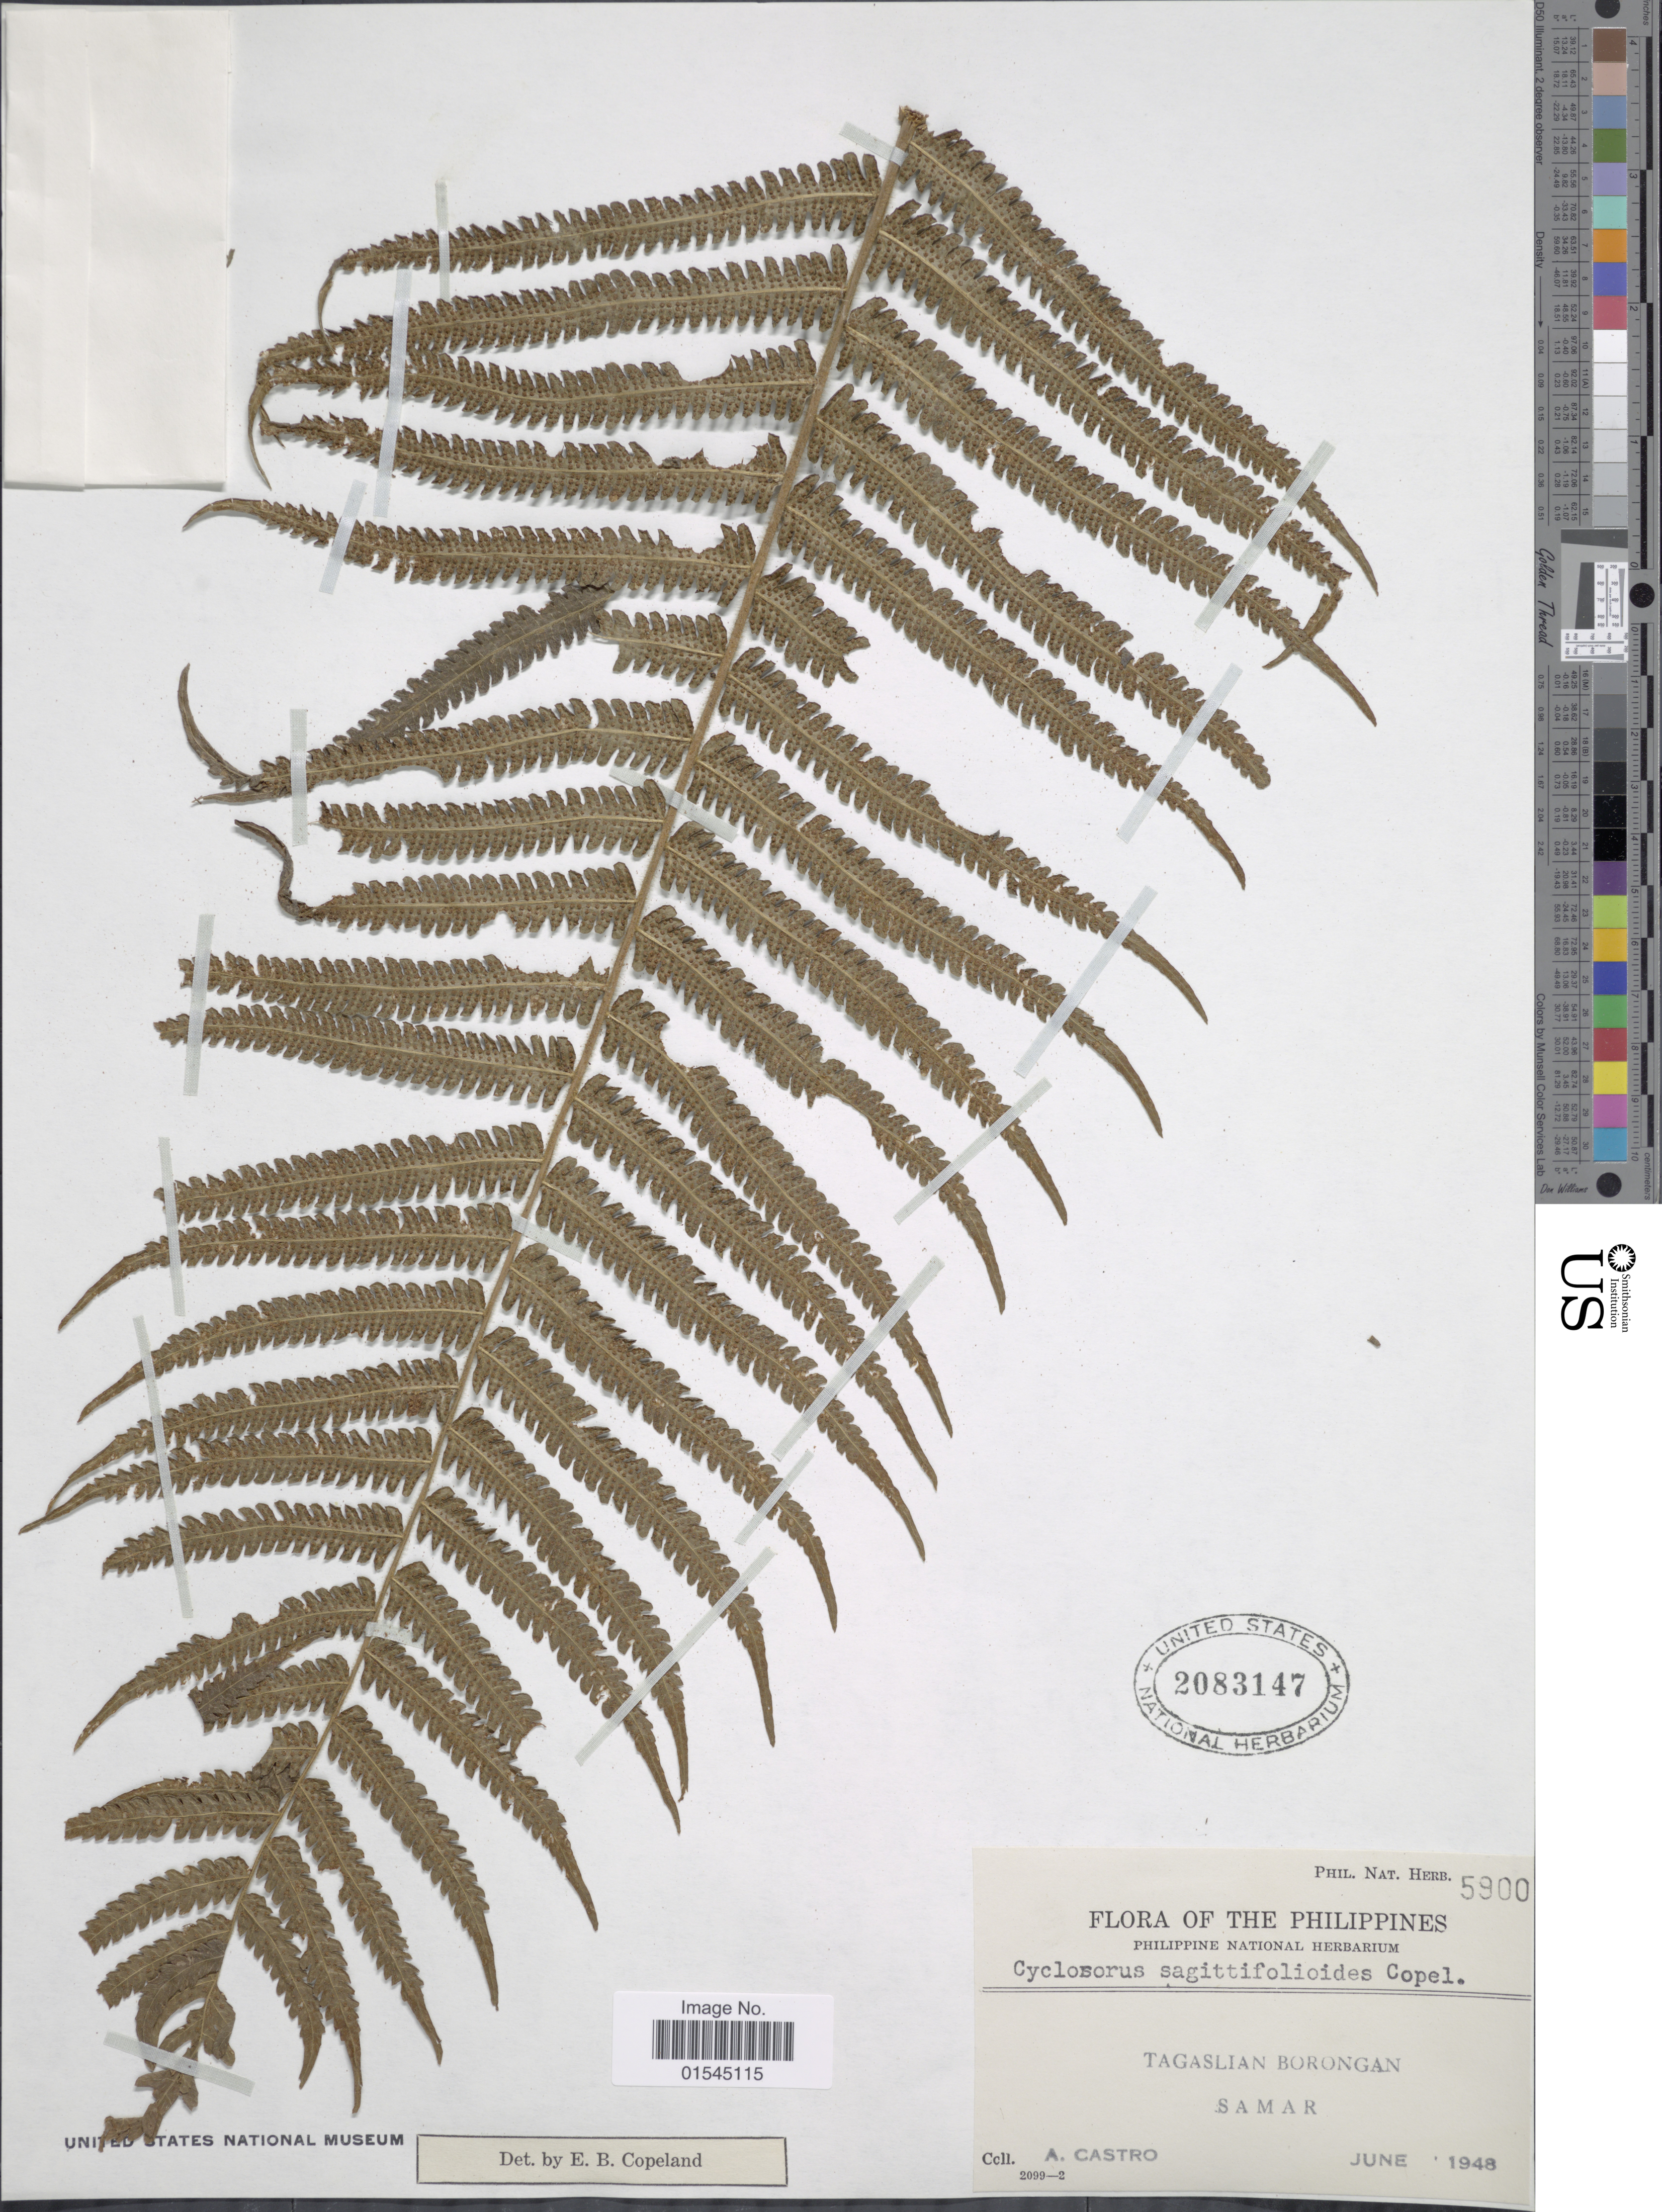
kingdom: Plantae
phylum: Tracheophyta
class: Polypodiopsida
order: Polypodiales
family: Thelypteridaceae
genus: Sphaerostephanos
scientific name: Sphaerostephanos sagittifolius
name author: (Blume) Holttum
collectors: A. Castro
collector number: Phil. Nat. Herb. 5900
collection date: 1948-06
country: Philippines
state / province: Eastern Visayas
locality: Tagaslian Borongan. Samar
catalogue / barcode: US 2083147